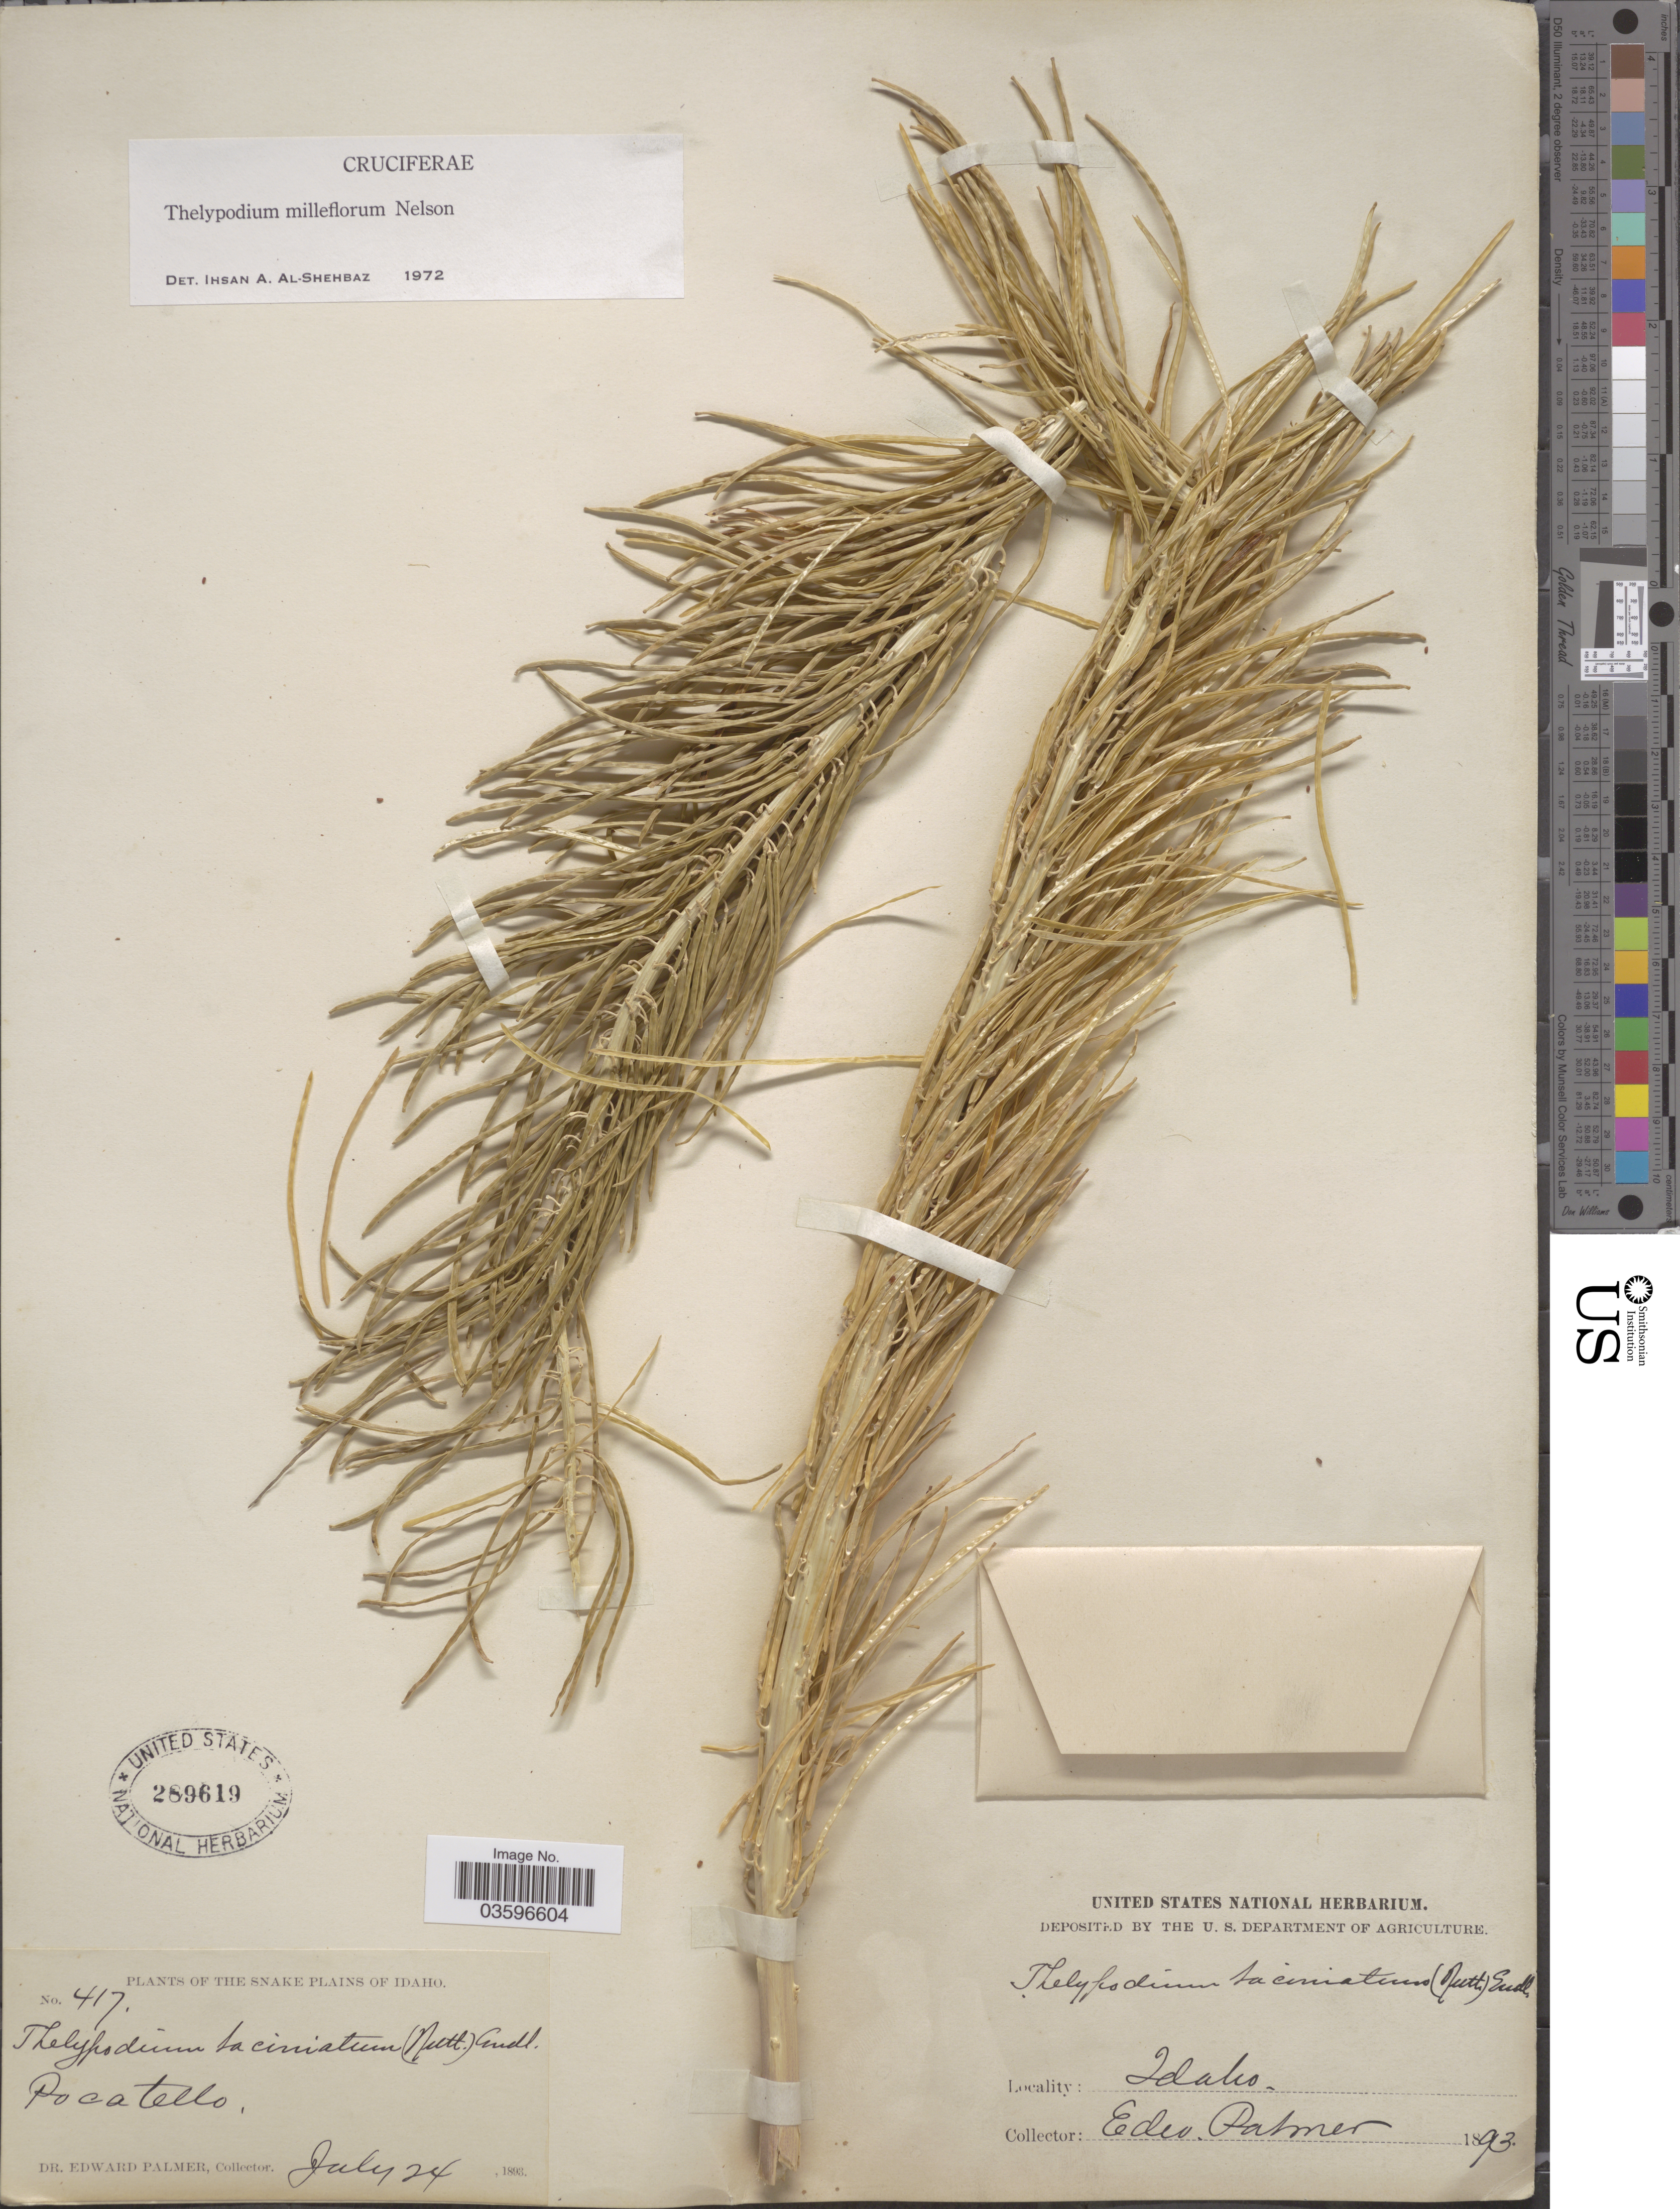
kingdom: Plantae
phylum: Tracheophyta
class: Magnoliopsida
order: Brassicales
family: Brassicaceae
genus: Thelypodium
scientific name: Thelypodium milleflorum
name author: A. Nelson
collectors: E. Palmer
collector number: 417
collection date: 1893-07-24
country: United States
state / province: Idaho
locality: The Snake Plains of Idaho. Pocatello.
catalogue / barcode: US 289619